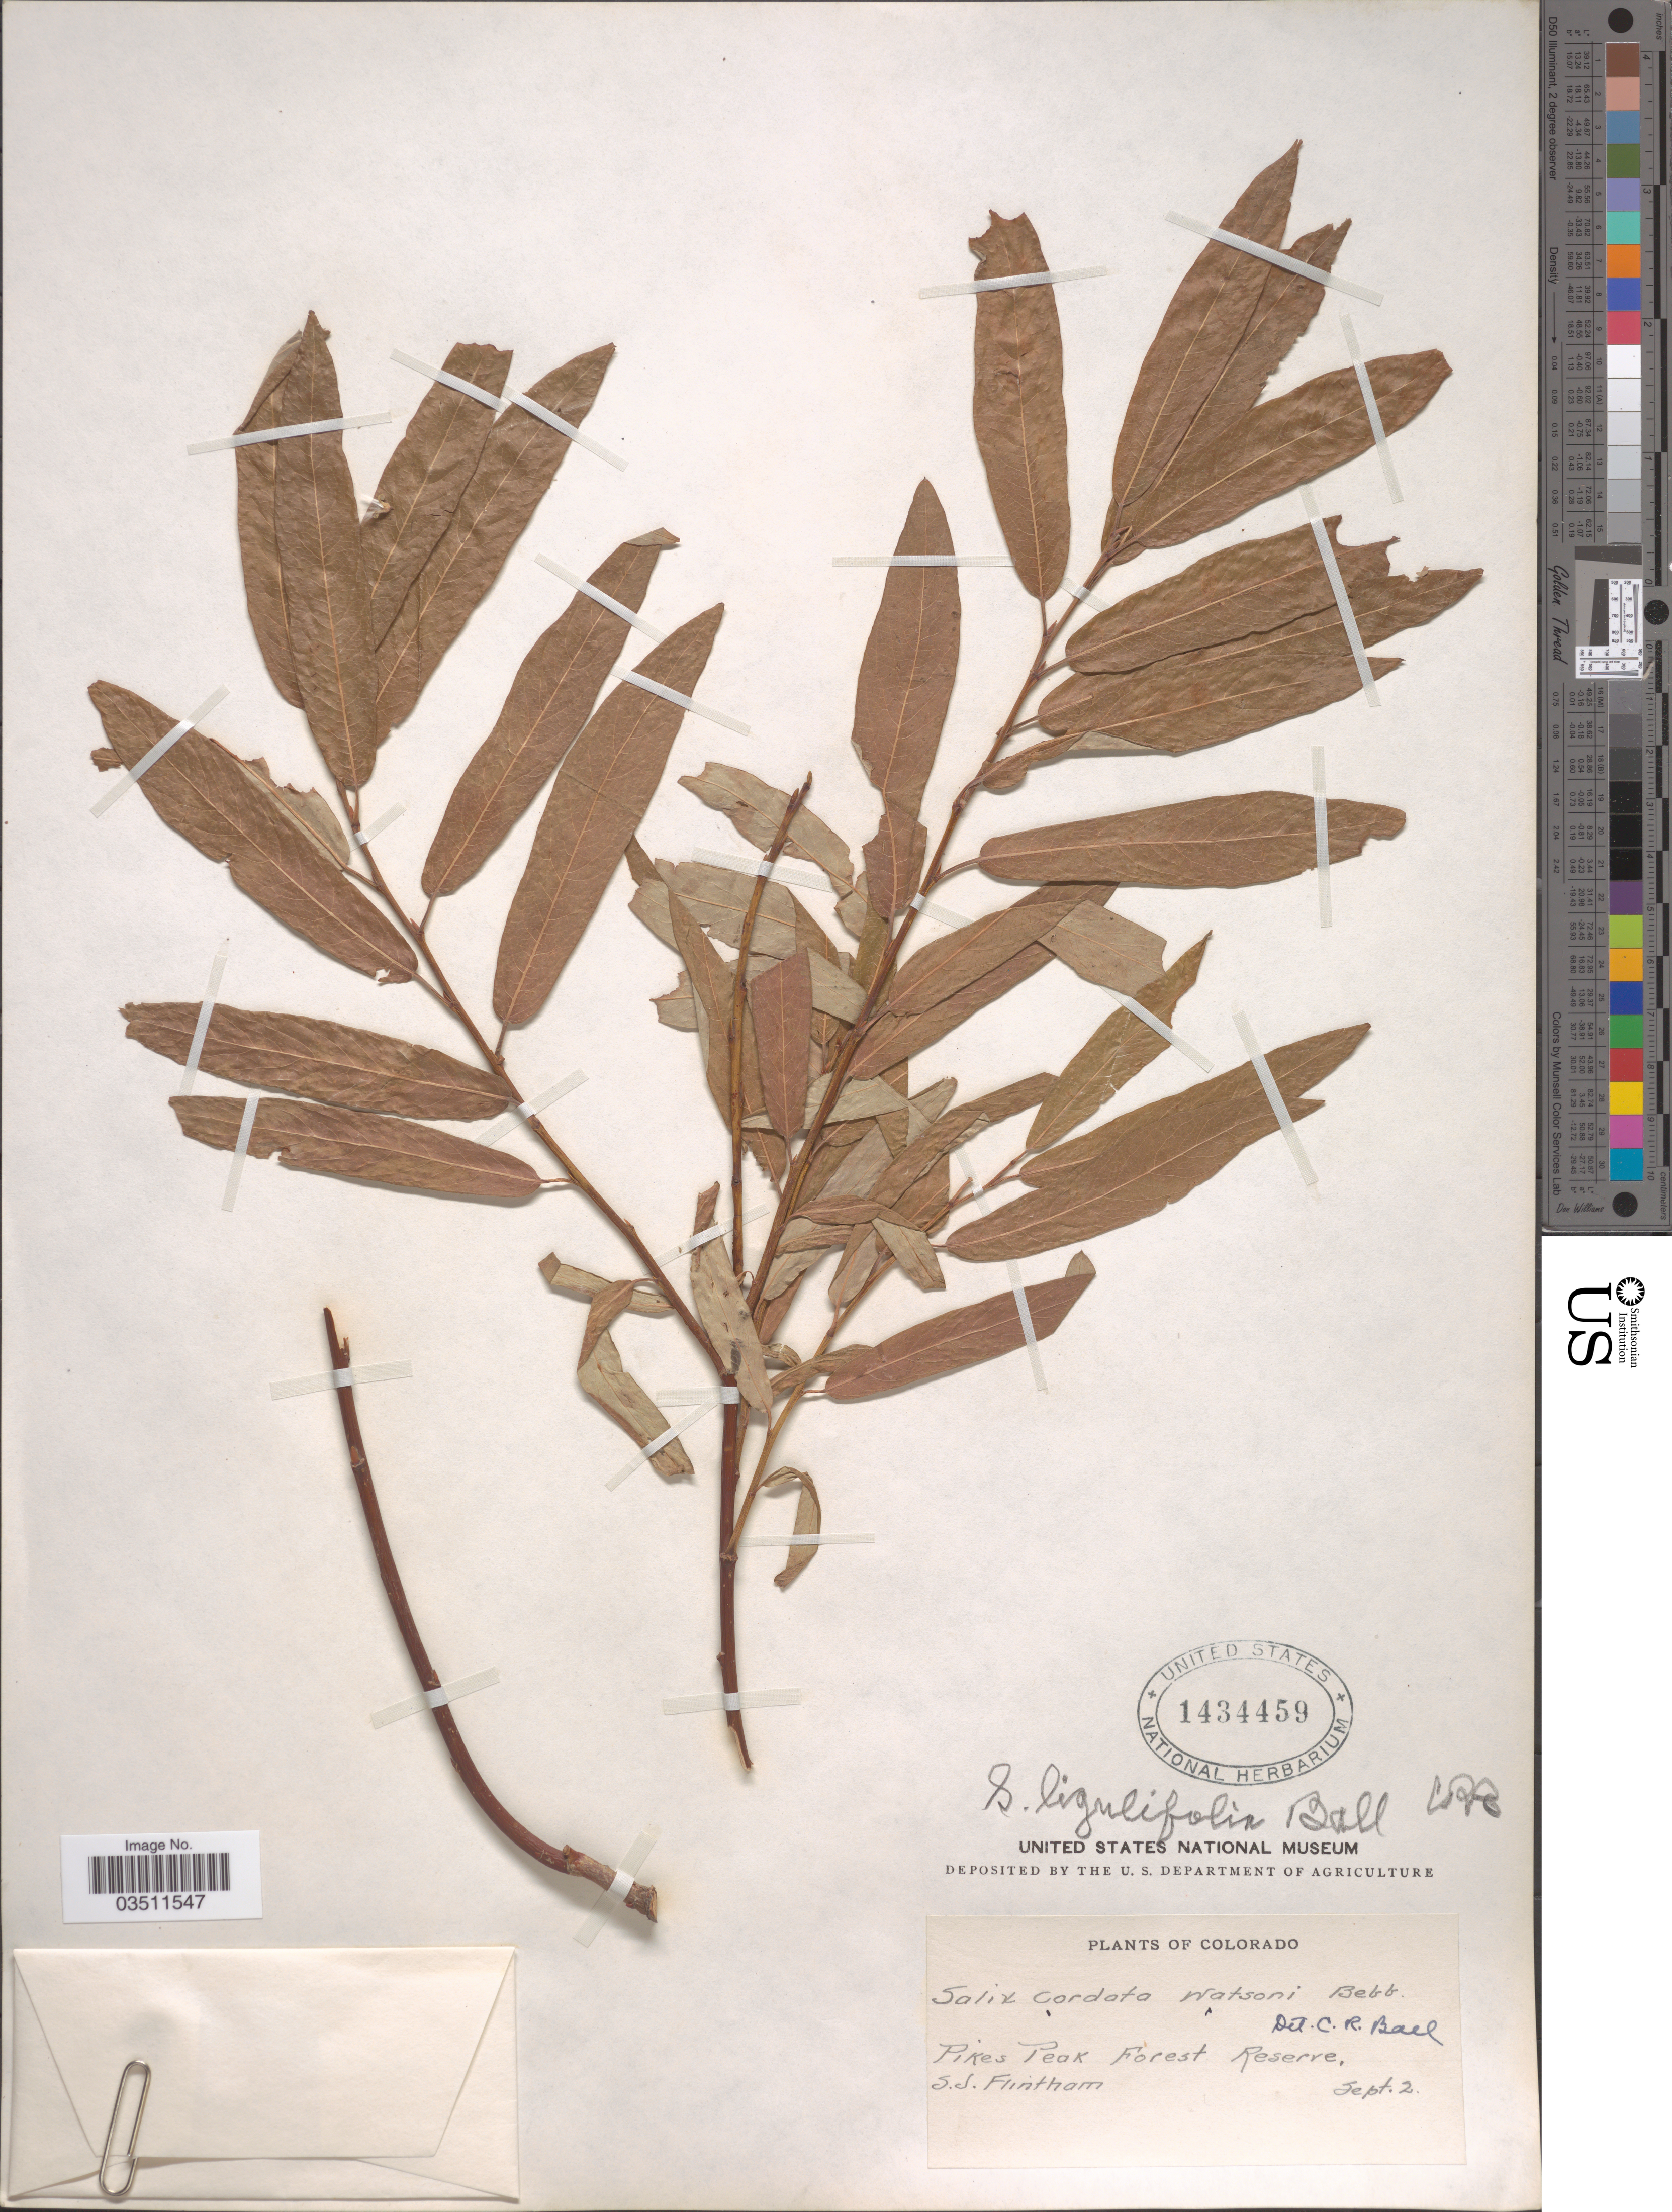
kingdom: Plantae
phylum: Tracheophyta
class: Magnoliopsida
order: Malpighiales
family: Salicaceae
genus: Salix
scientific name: Salix ligulifolia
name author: (C.R. Ball) C.R. Ball ex C.K. Schneid.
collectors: S. Flintham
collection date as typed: Transcribed d/m/y: /9/2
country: United States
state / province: Colorado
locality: Pikes Peak Forest Reserve.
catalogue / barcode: US 1434459